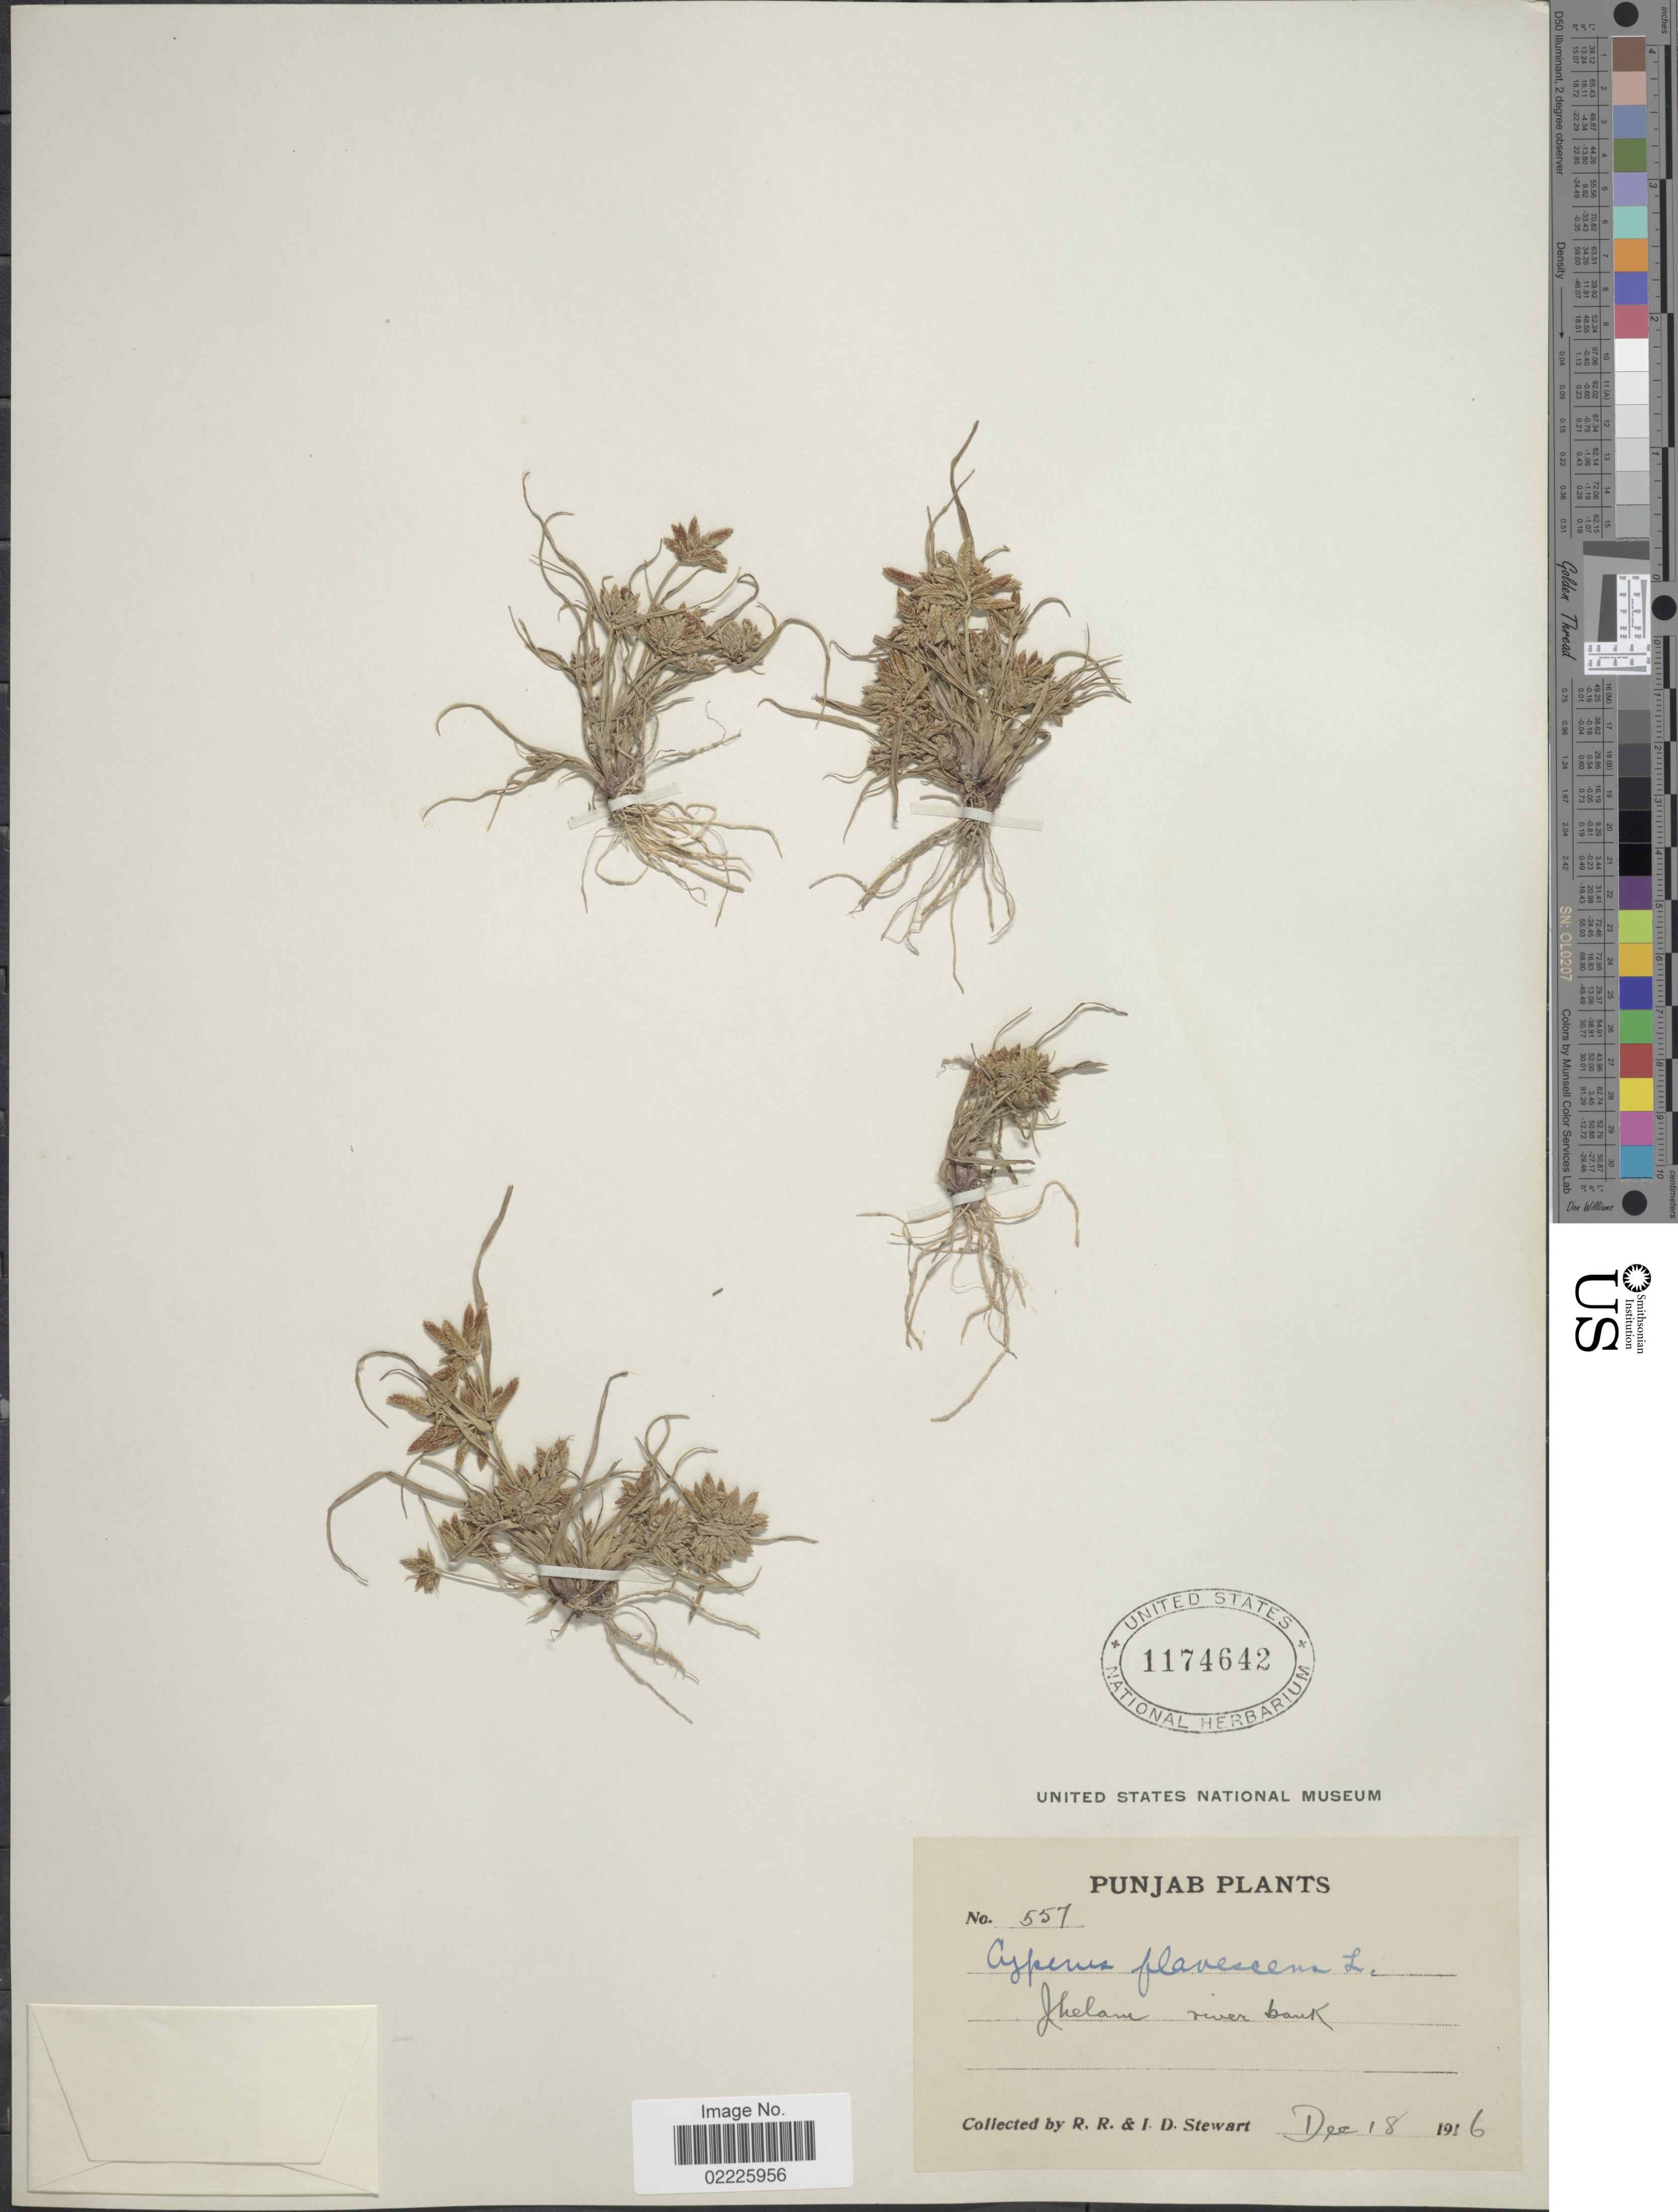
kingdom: Plantae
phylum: Tracheophyta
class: Liliopsida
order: Poales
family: Cyperaceae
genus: Cyperus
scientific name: Cyperus flavescens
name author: L.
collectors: R. R. Stewart & I. Stewart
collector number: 57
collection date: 1916-12-18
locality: Jhelum River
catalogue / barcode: US 1174642